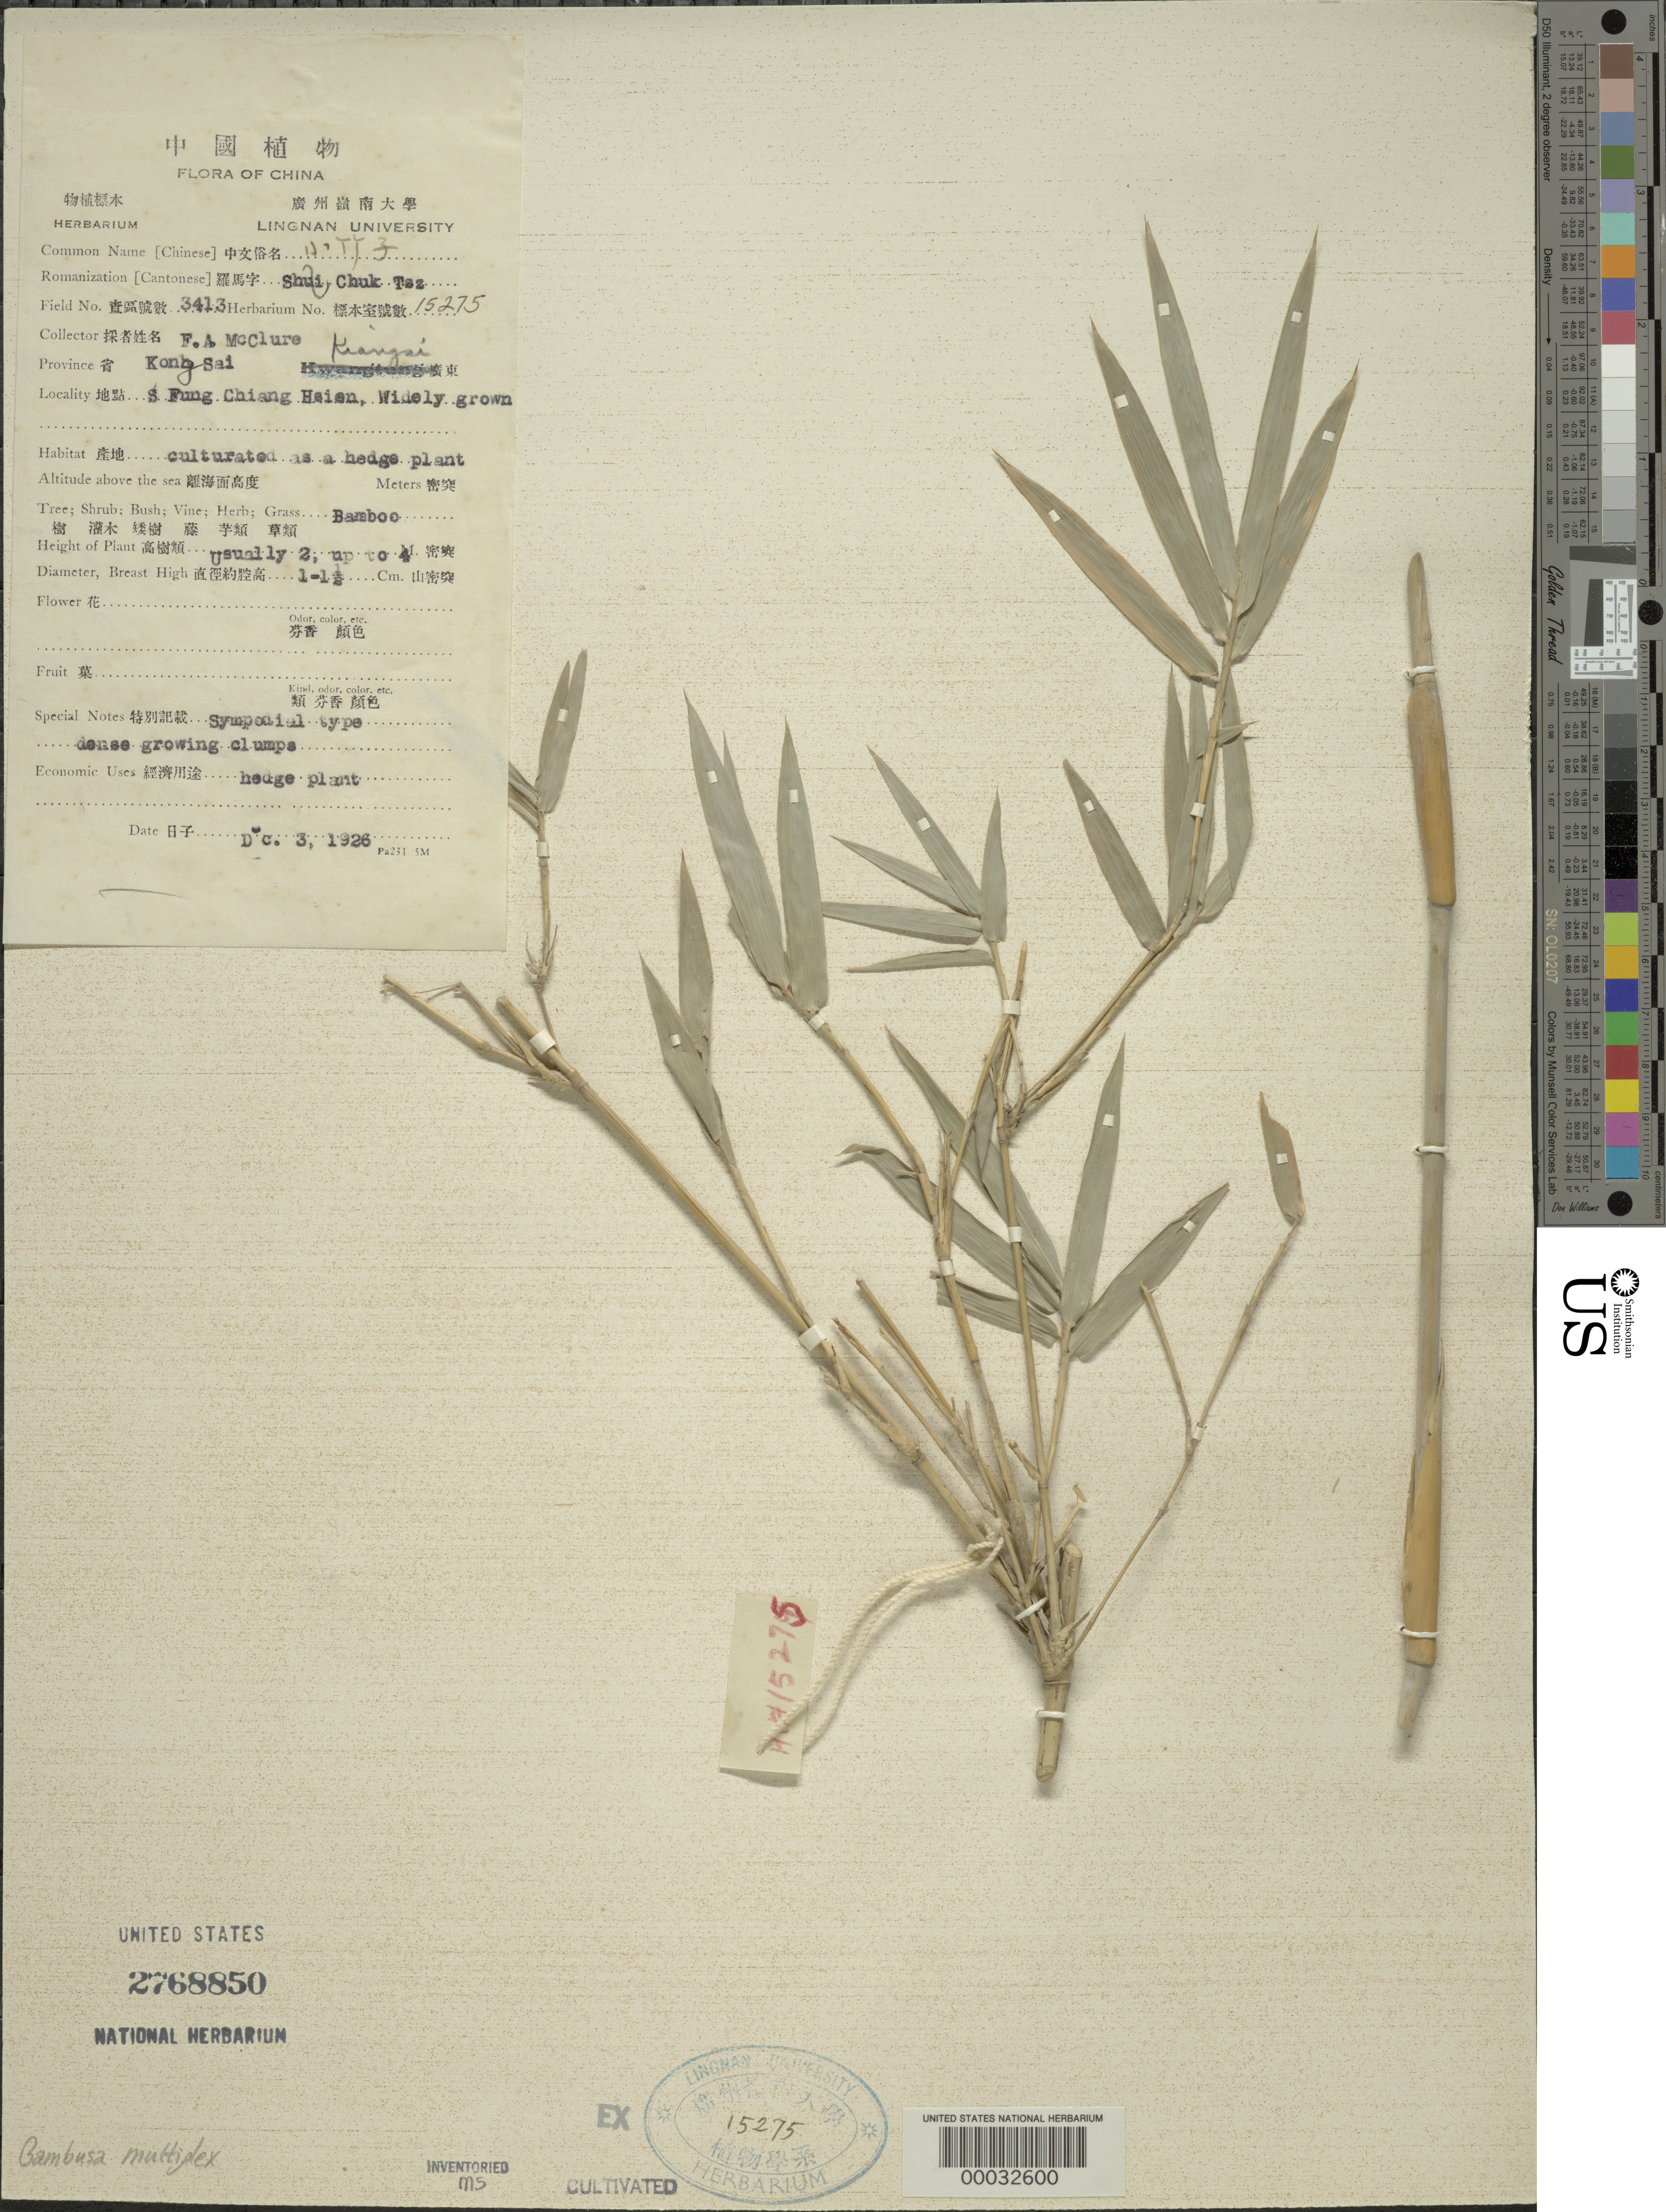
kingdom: Plantae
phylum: Tracheophyta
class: Liliopsida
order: Poales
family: Poaceae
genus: Bambusa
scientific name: Bambusa multiplex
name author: (Lour.) Raeusch. ex Schult. & Schult. f.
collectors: F. A. McClure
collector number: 3413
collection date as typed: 03 Dec 1926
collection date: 1926-12-03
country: China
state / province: Jiangxi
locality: Fung chiang hsien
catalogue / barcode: US 2768850